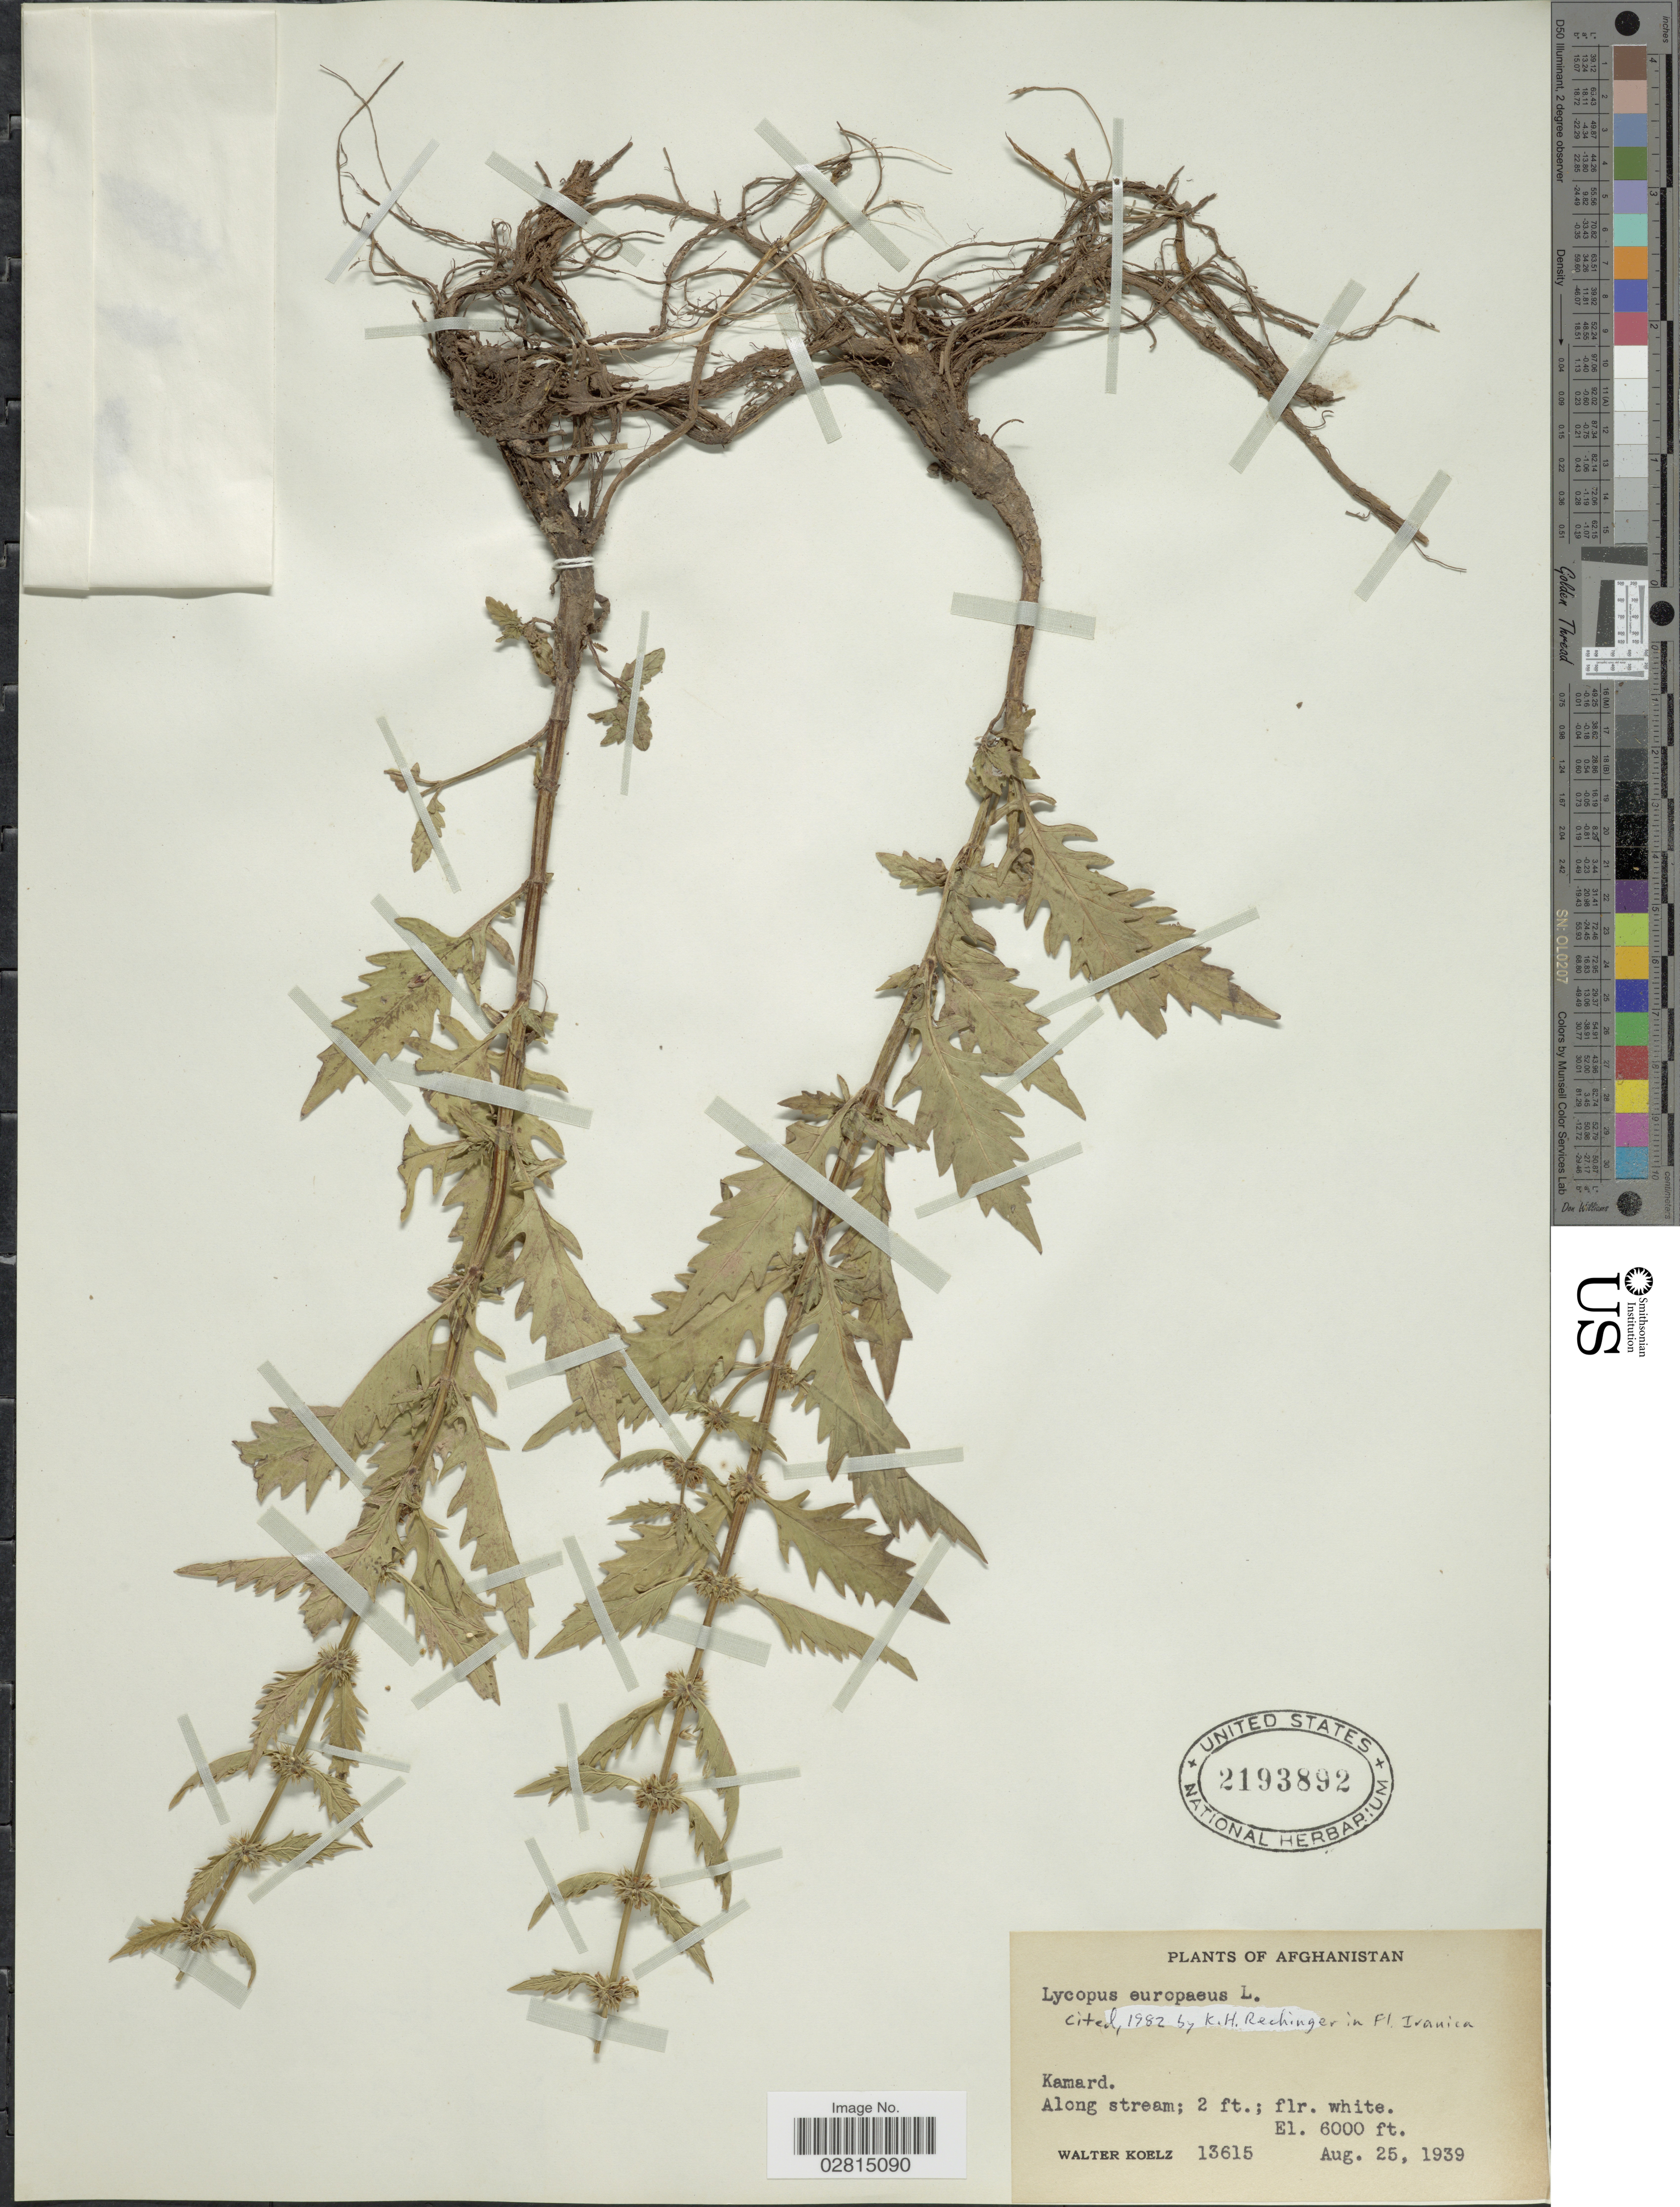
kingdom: Plantae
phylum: Tracheophyta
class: Magnoliopsida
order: Lamiales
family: Lamiaceae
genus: Lycopus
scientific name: Lycopus europaeus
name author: L.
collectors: W. N. Koelz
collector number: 13615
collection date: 1939-08-25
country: Afghanistan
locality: Kamard.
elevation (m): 1829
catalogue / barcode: US 2193892